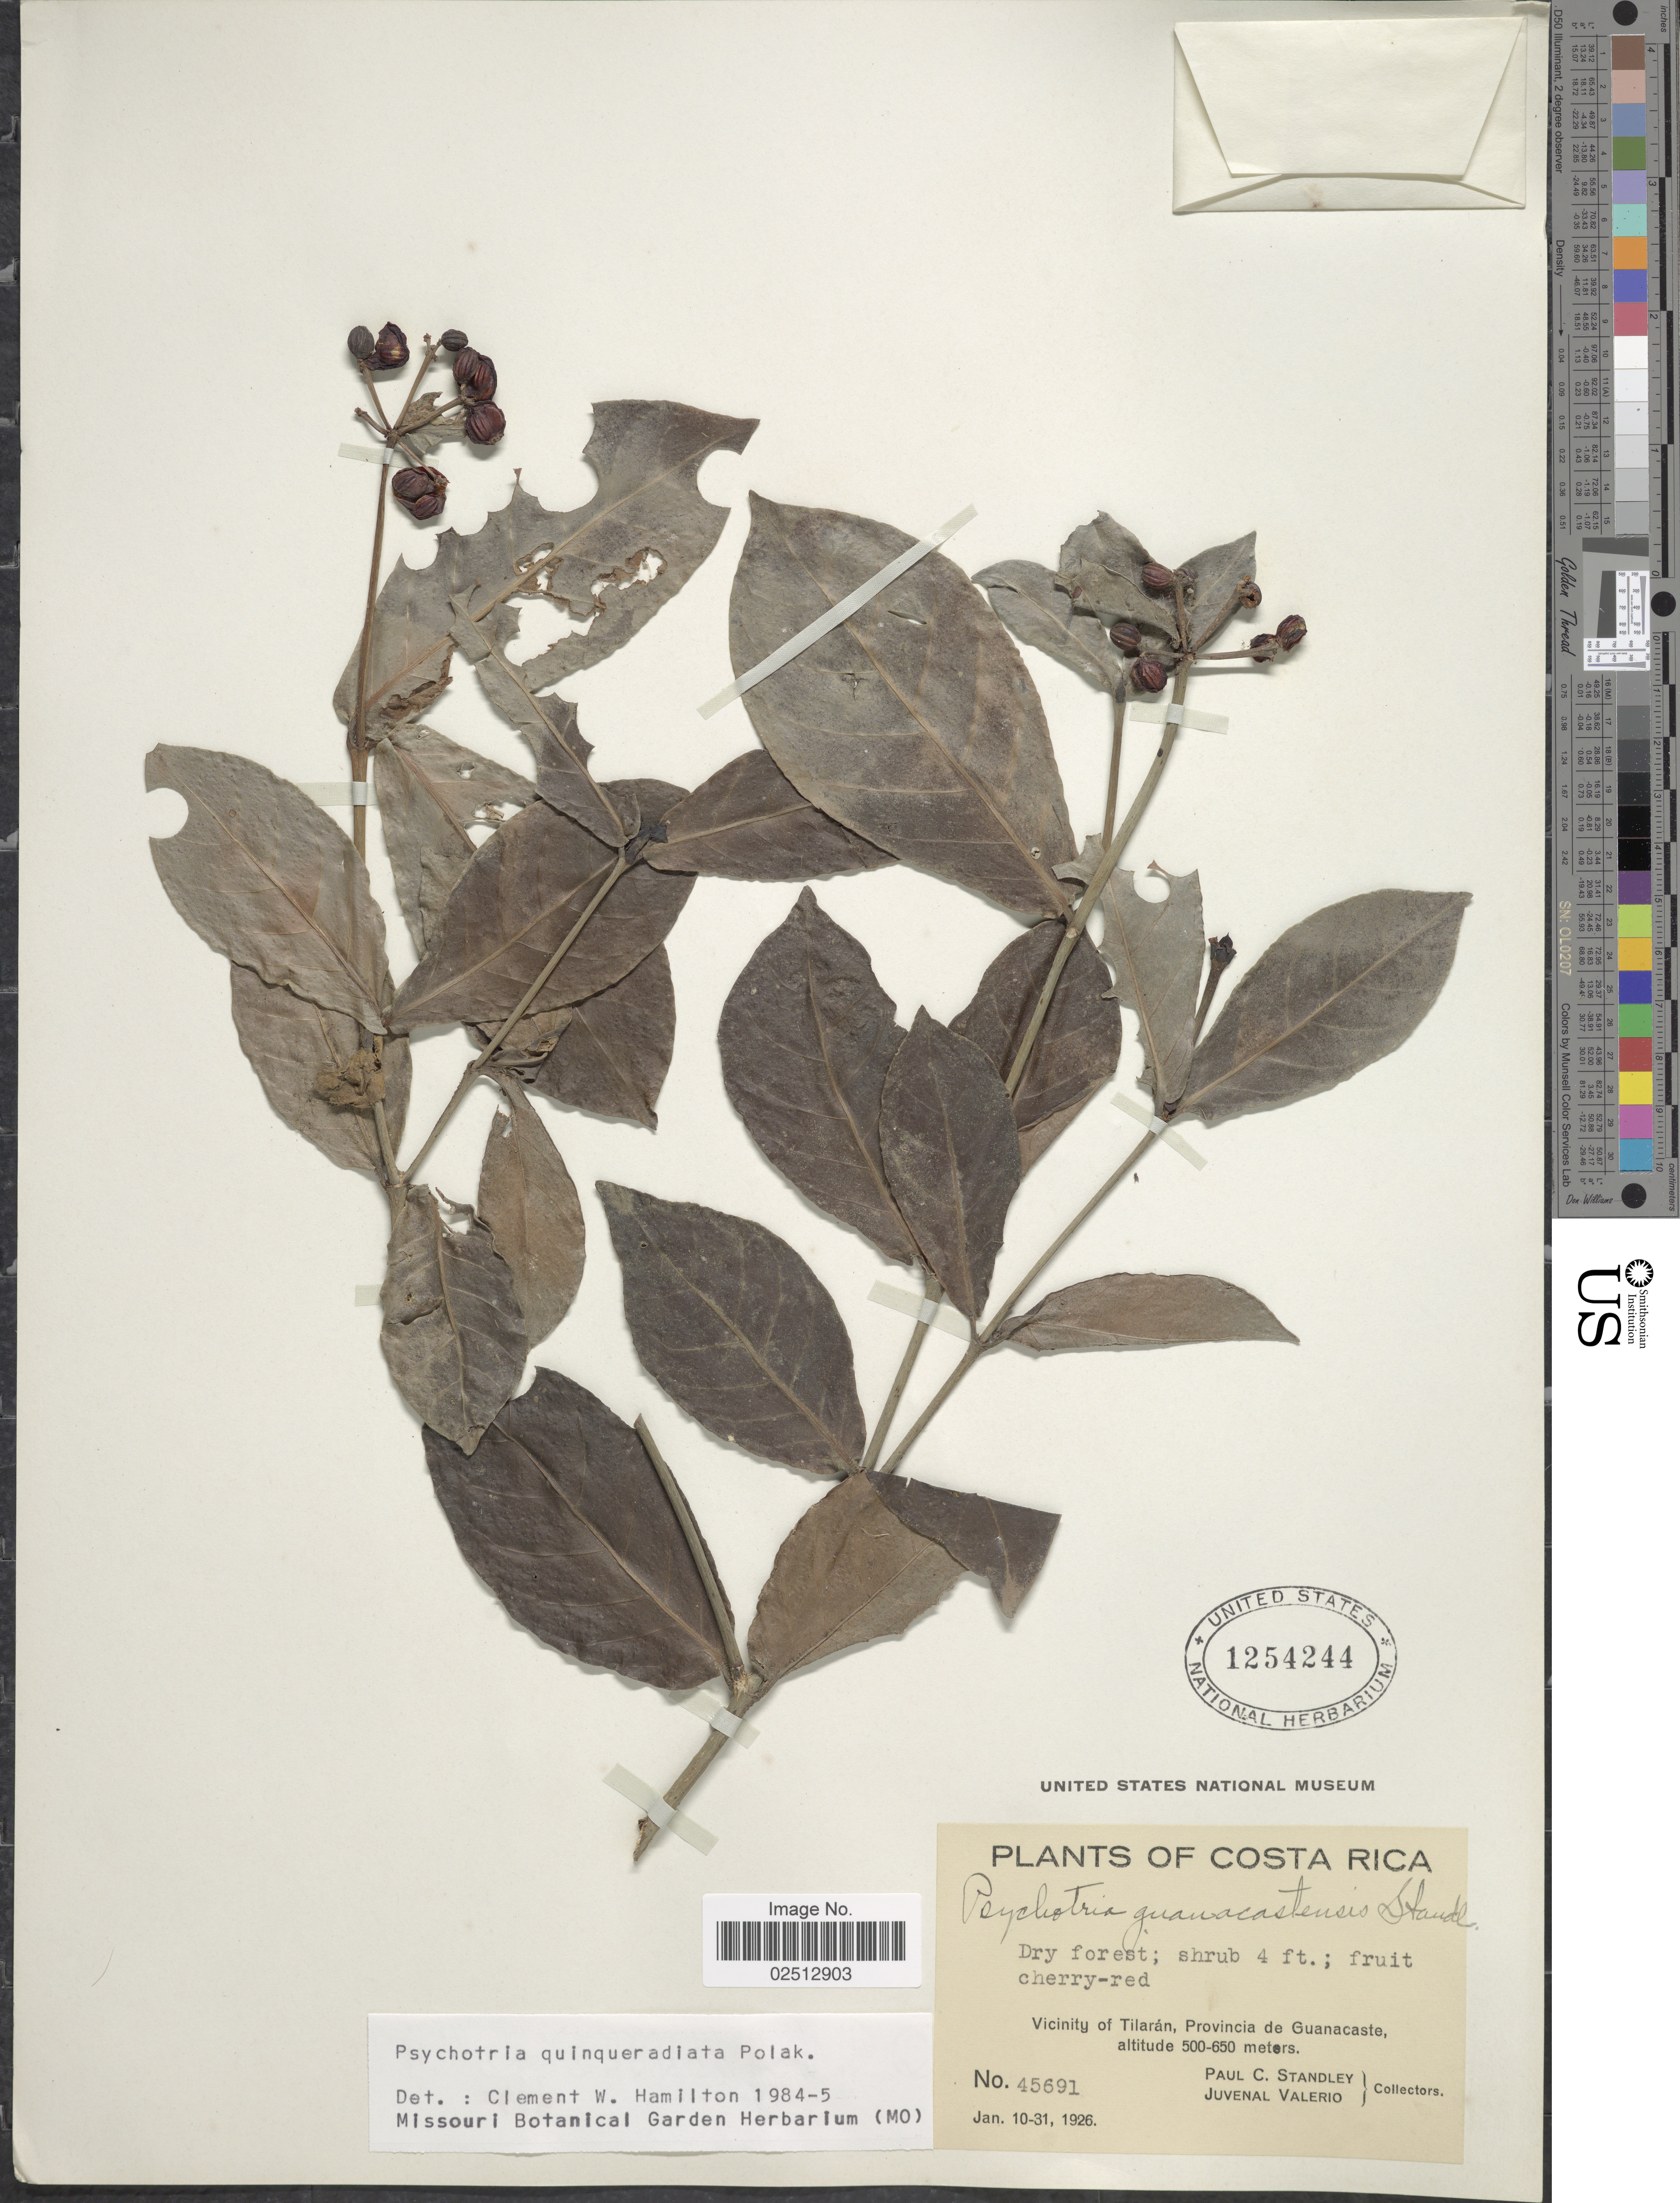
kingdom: Plantae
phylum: Tracheophyta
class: Magnoliopsida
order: Gentianales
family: Rubiaceae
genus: Psychotria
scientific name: Psychotria quinqueradiata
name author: Pol.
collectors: P. C. Standley & J. Valerio R.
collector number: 45691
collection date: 1926-01-10/1926-01-31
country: Costa Rica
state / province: Guanacaste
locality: Vicinity of Tilaran, Provincia de Guanacaste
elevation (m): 500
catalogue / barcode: US 1254244